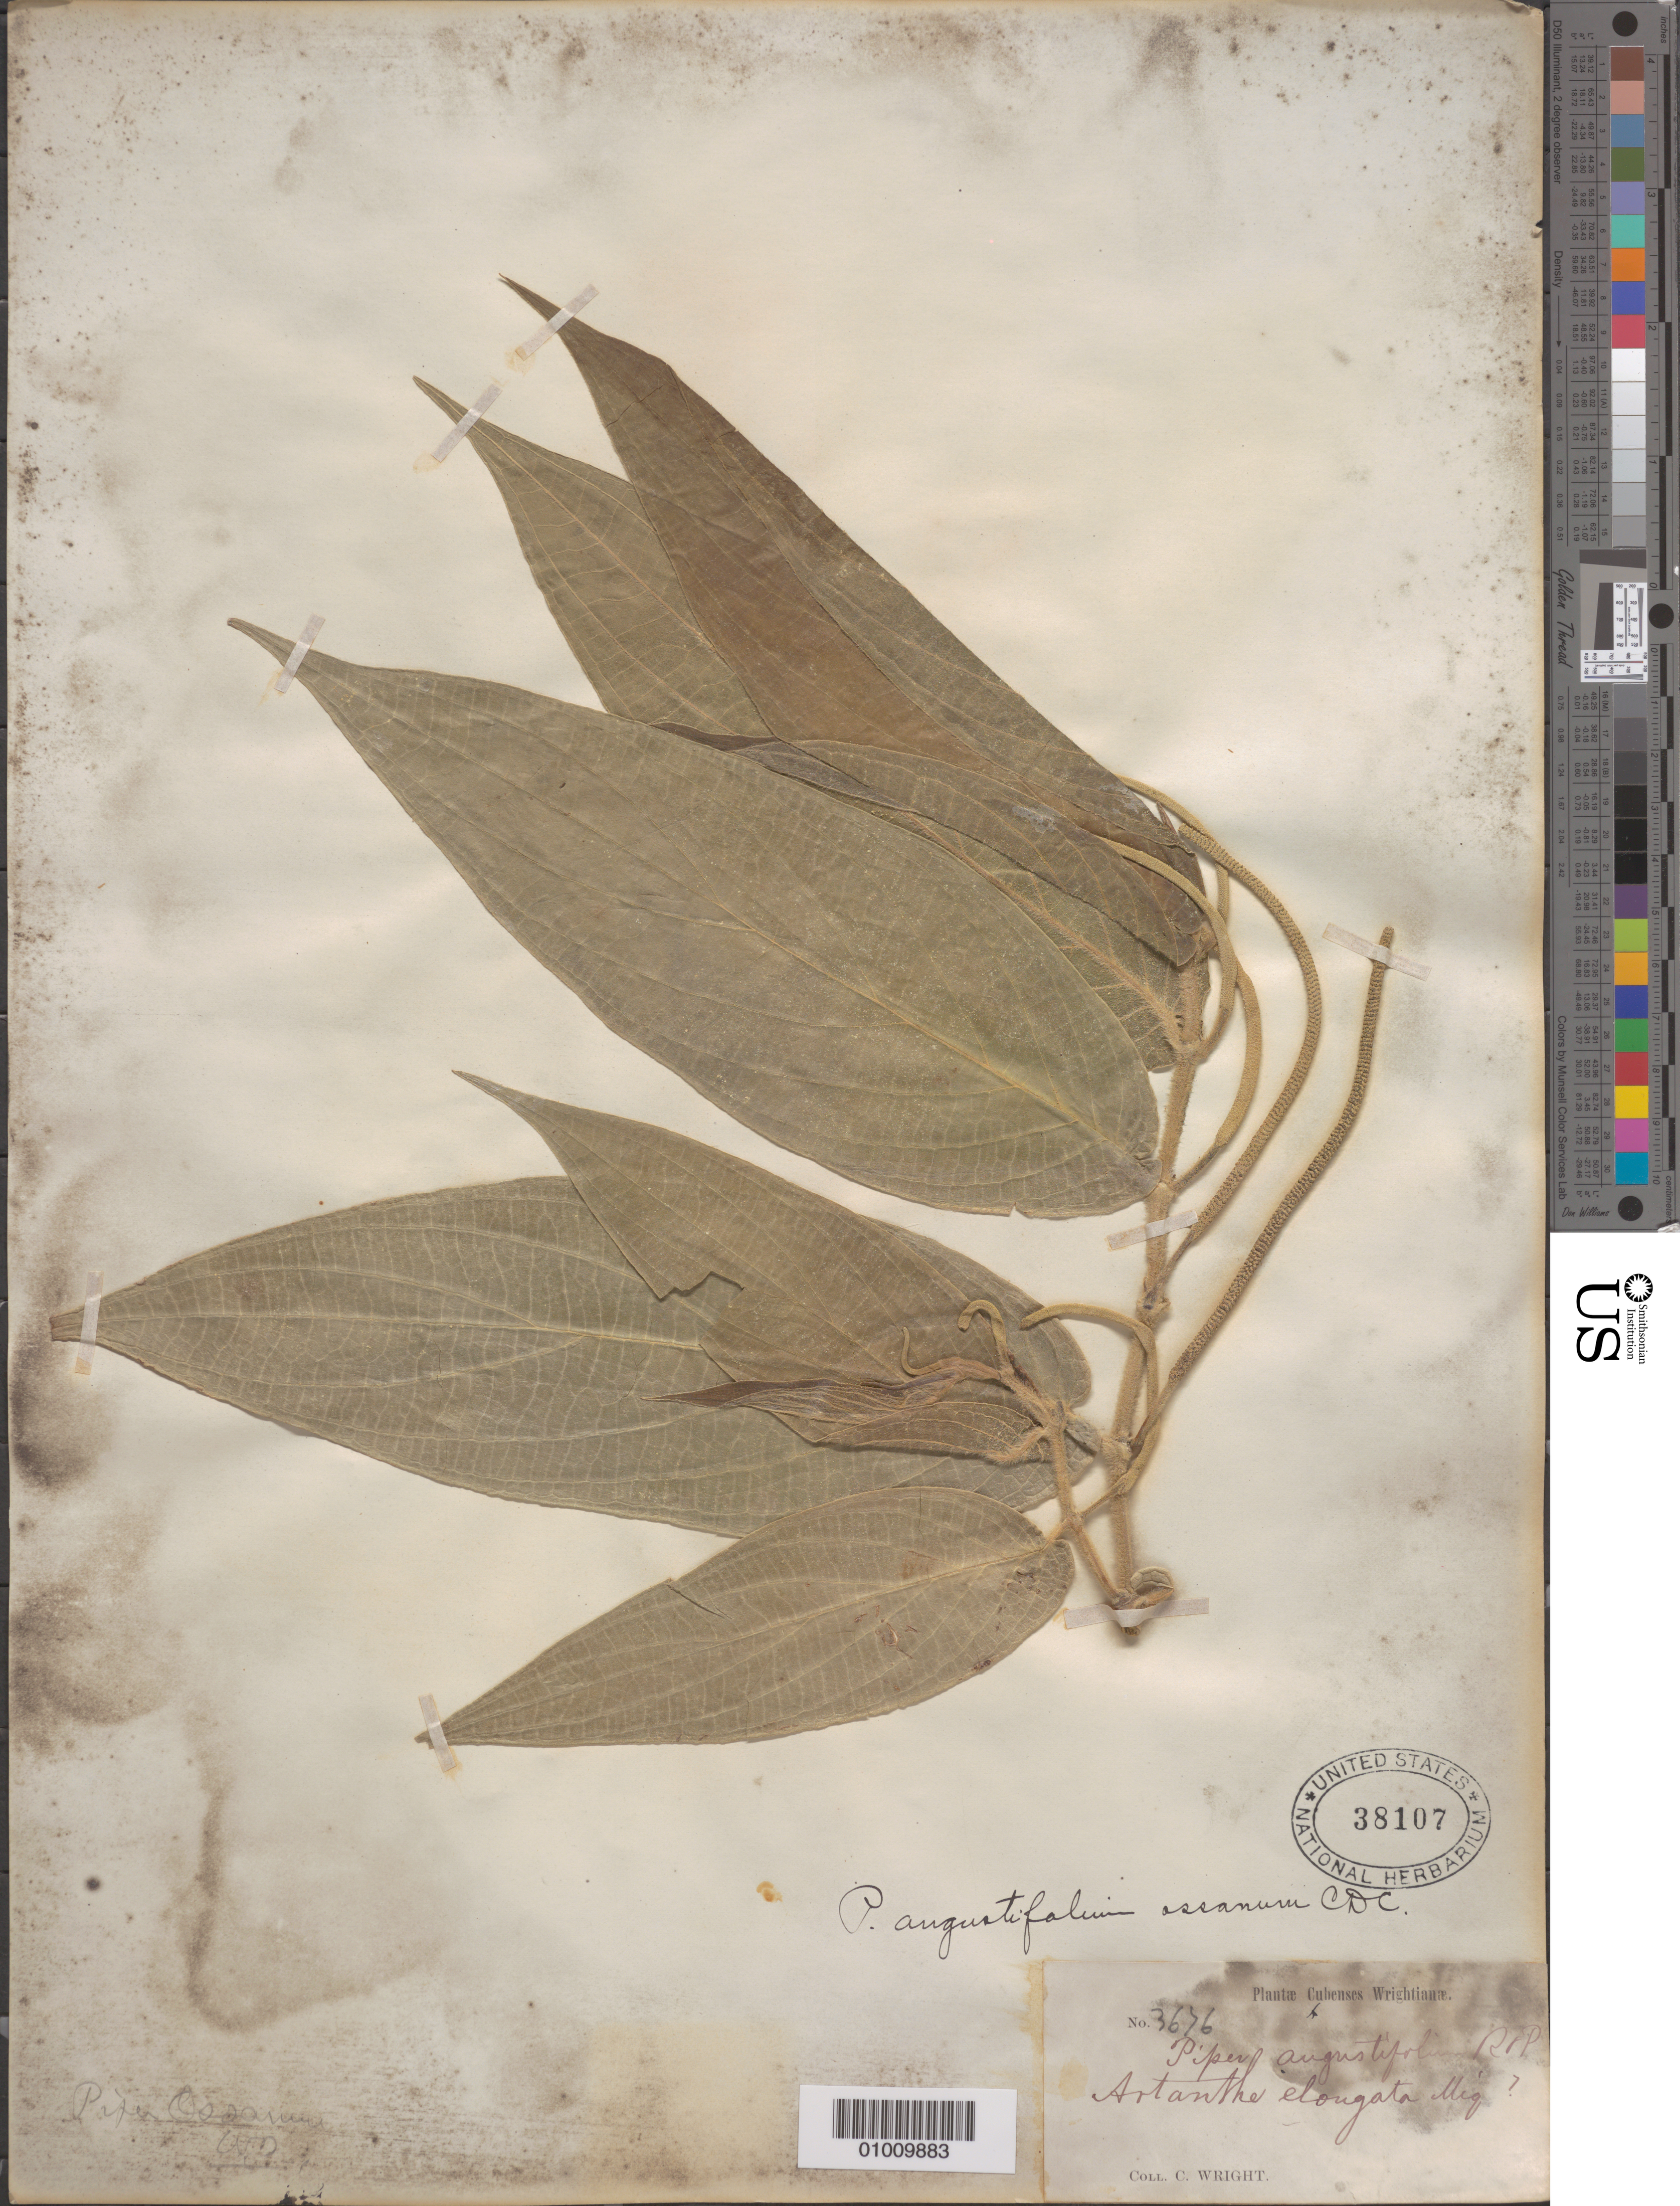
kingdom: Plantae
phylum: Tracheophyta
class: Magnoliopsida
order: Piperales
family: Piperaceae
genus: Piper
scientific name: Piper ossanum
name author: (C. DC.) Trel.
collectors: C. Wright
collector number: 3646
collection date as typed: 1800 to 1899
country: Cuba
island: Cuba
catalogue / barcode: US 38107